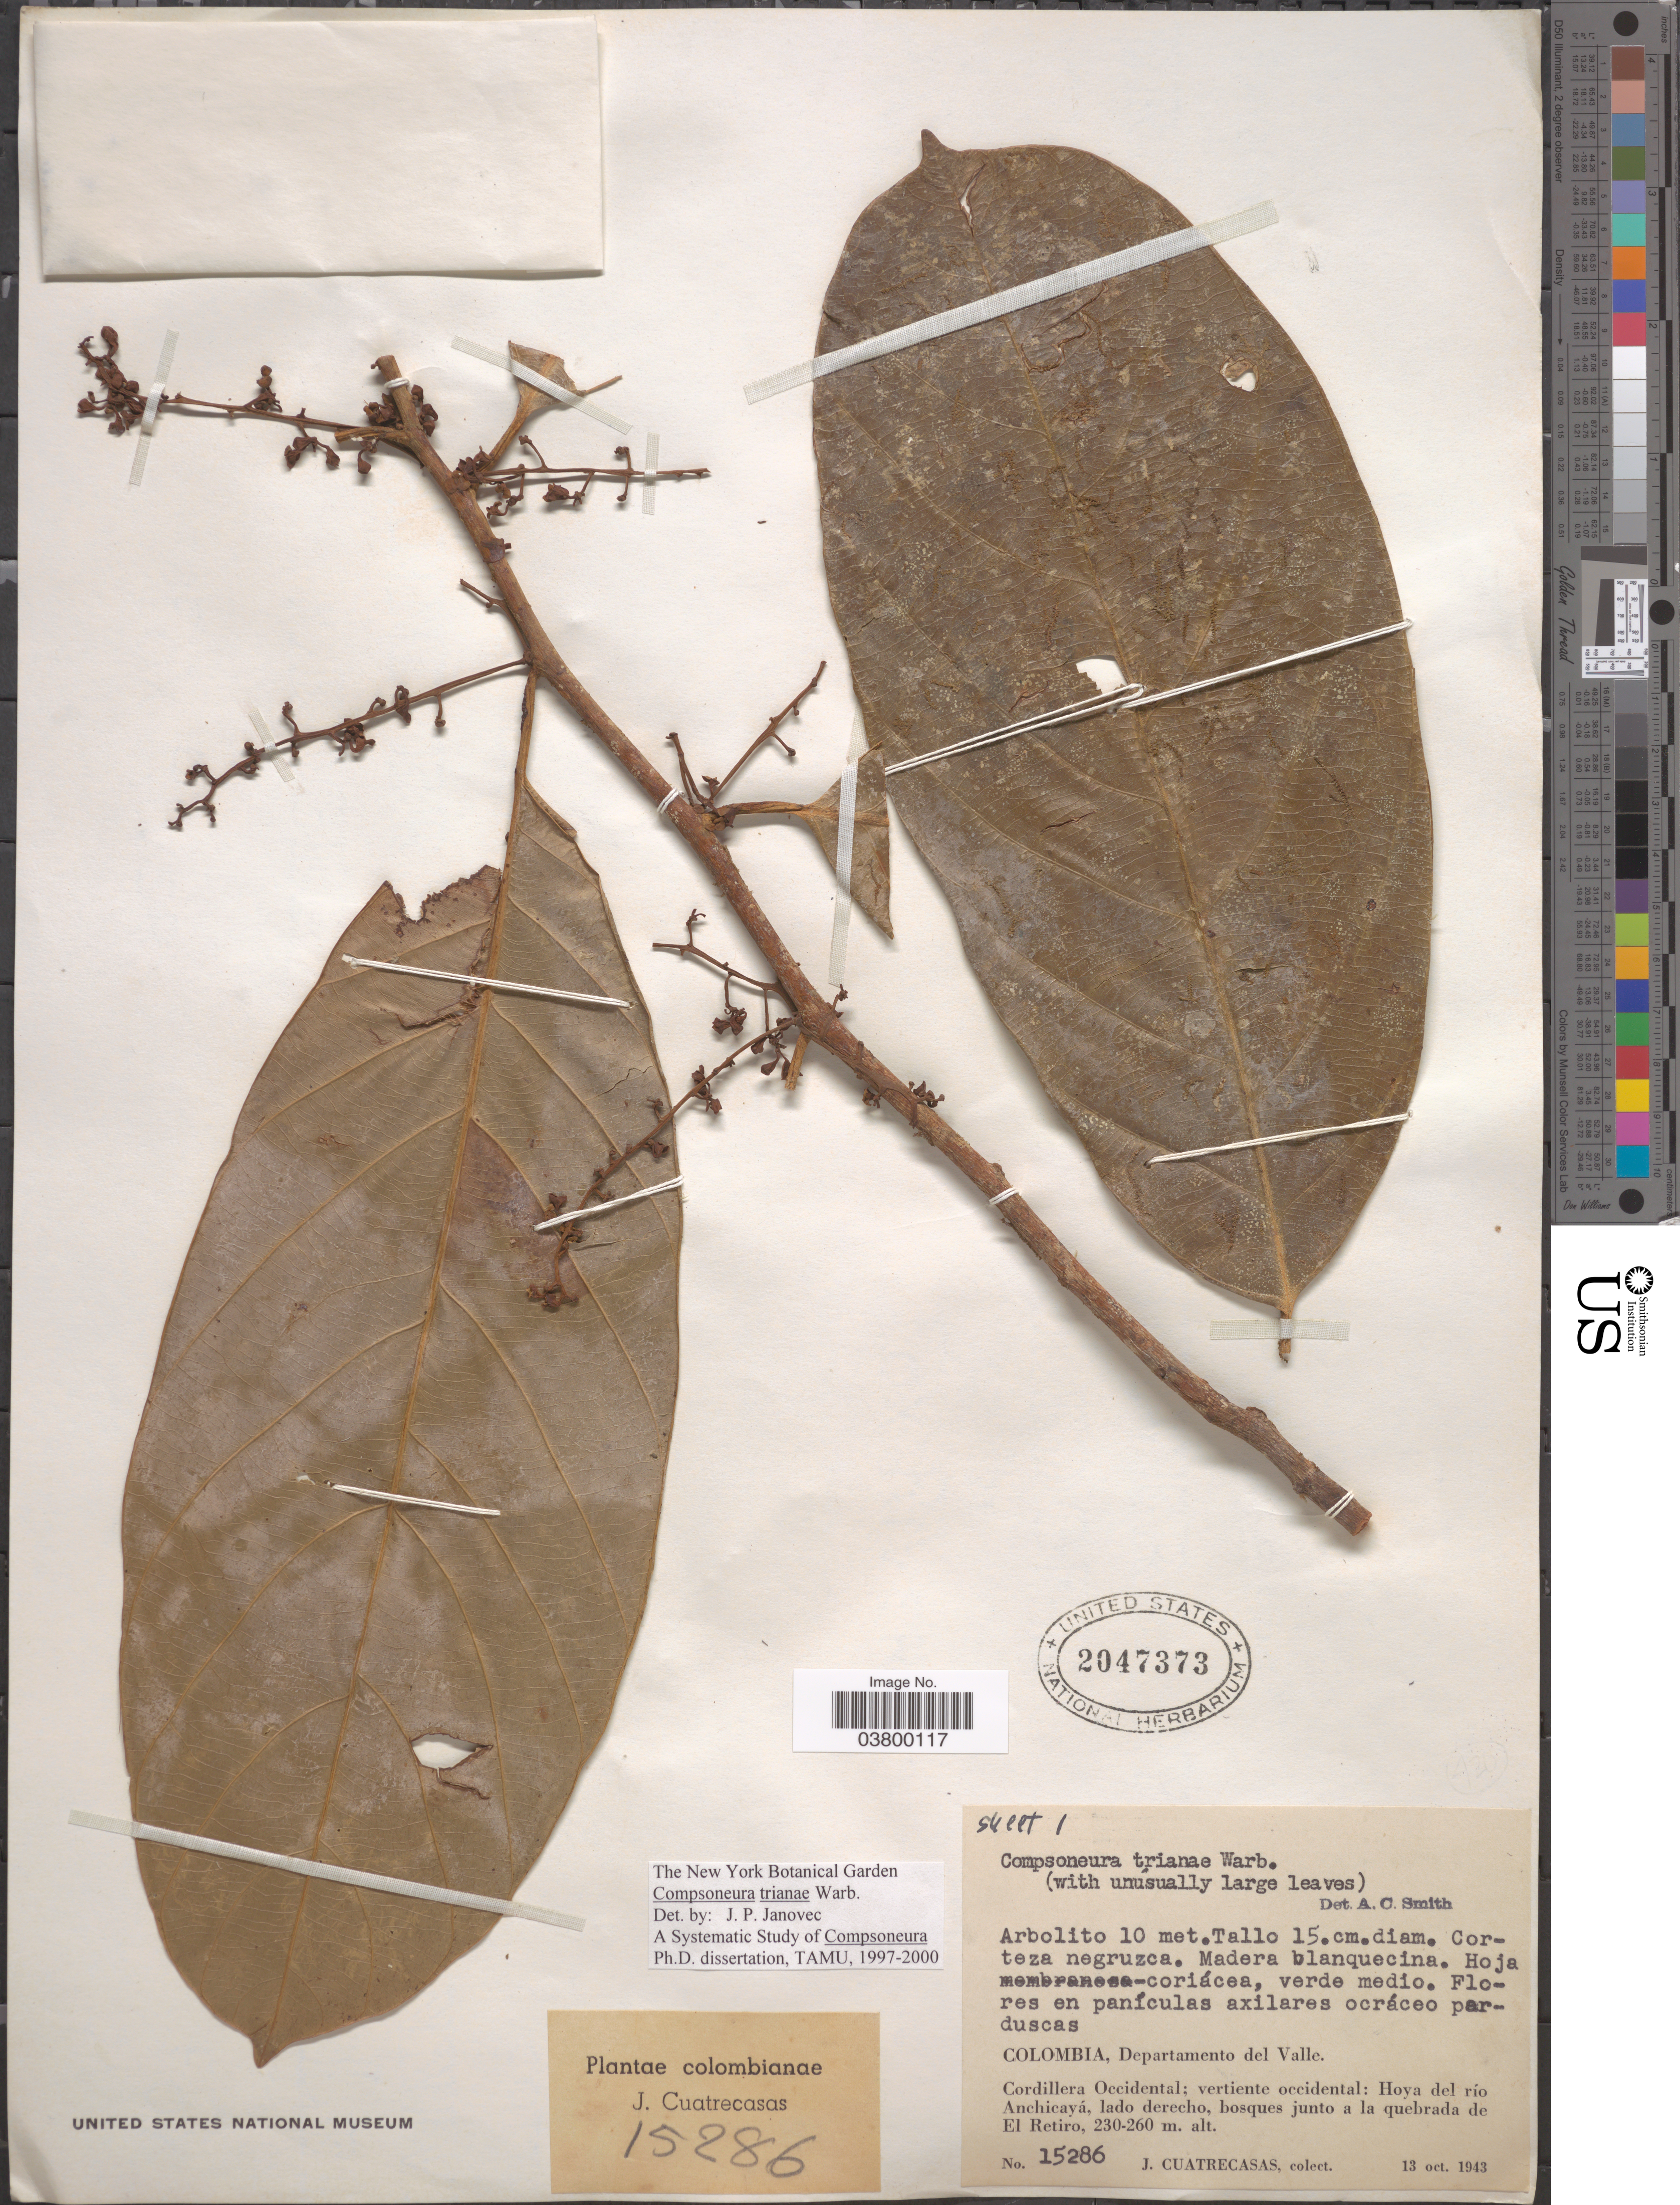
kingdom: Plantae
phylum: Tracheophyta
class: Magnoliopsida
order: Magnoliales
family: Myristicaceae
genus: Compsoneura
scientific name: Compsoneura trianae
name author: Warb.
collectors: J. Cuatrecasas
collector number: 15286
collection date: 1943-10-13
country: Colombia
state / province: Valle del Cauca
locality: Departamento del Valle. Cordillera Occidental; vertiente occidental: Hoya del río Anchicayá, lado derecho, bosques junto a la quebrada de El Retiro.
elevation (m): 230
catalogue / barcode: US 2047373